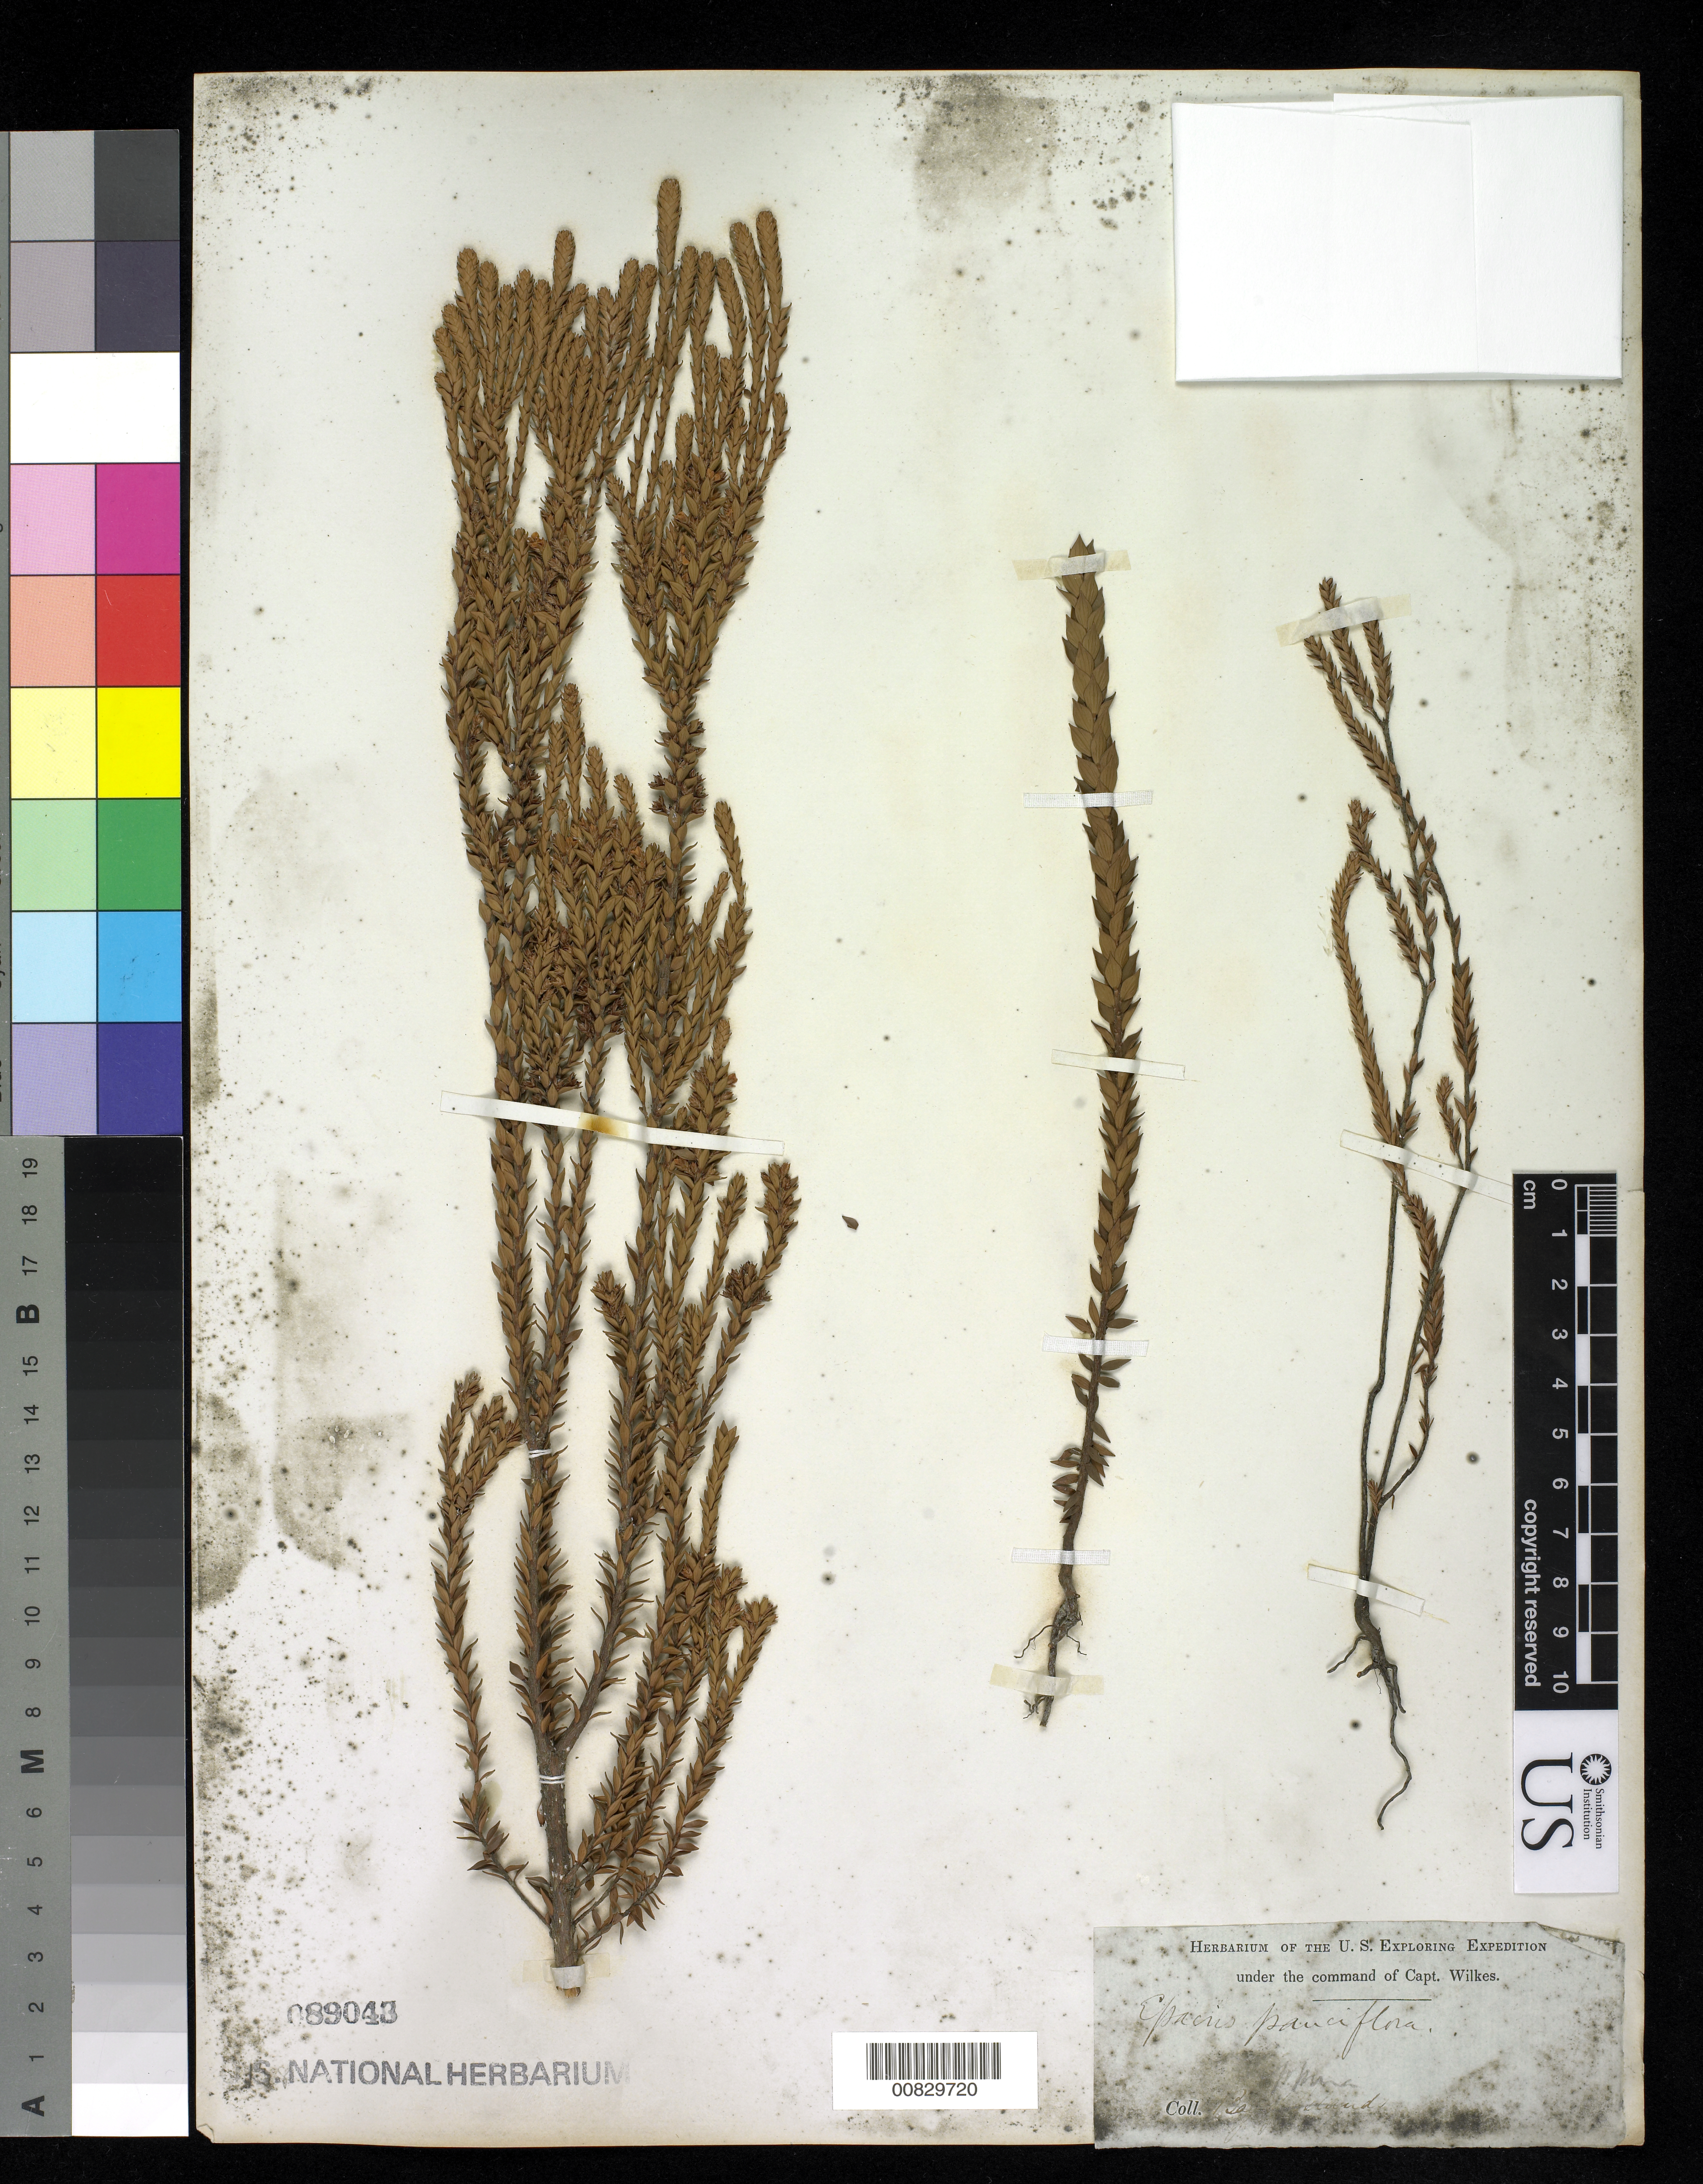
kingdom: Plantae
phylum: Tracheophyta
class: Magnoliopsida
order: Ericales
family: Ericaceae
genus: Epacris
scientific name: Epacris pauciflora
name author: A. Rich.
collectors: Wilkes Explor. Exped.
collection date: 1838/1842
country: New Zealand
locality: Bay of Islands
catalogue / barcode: US 89043